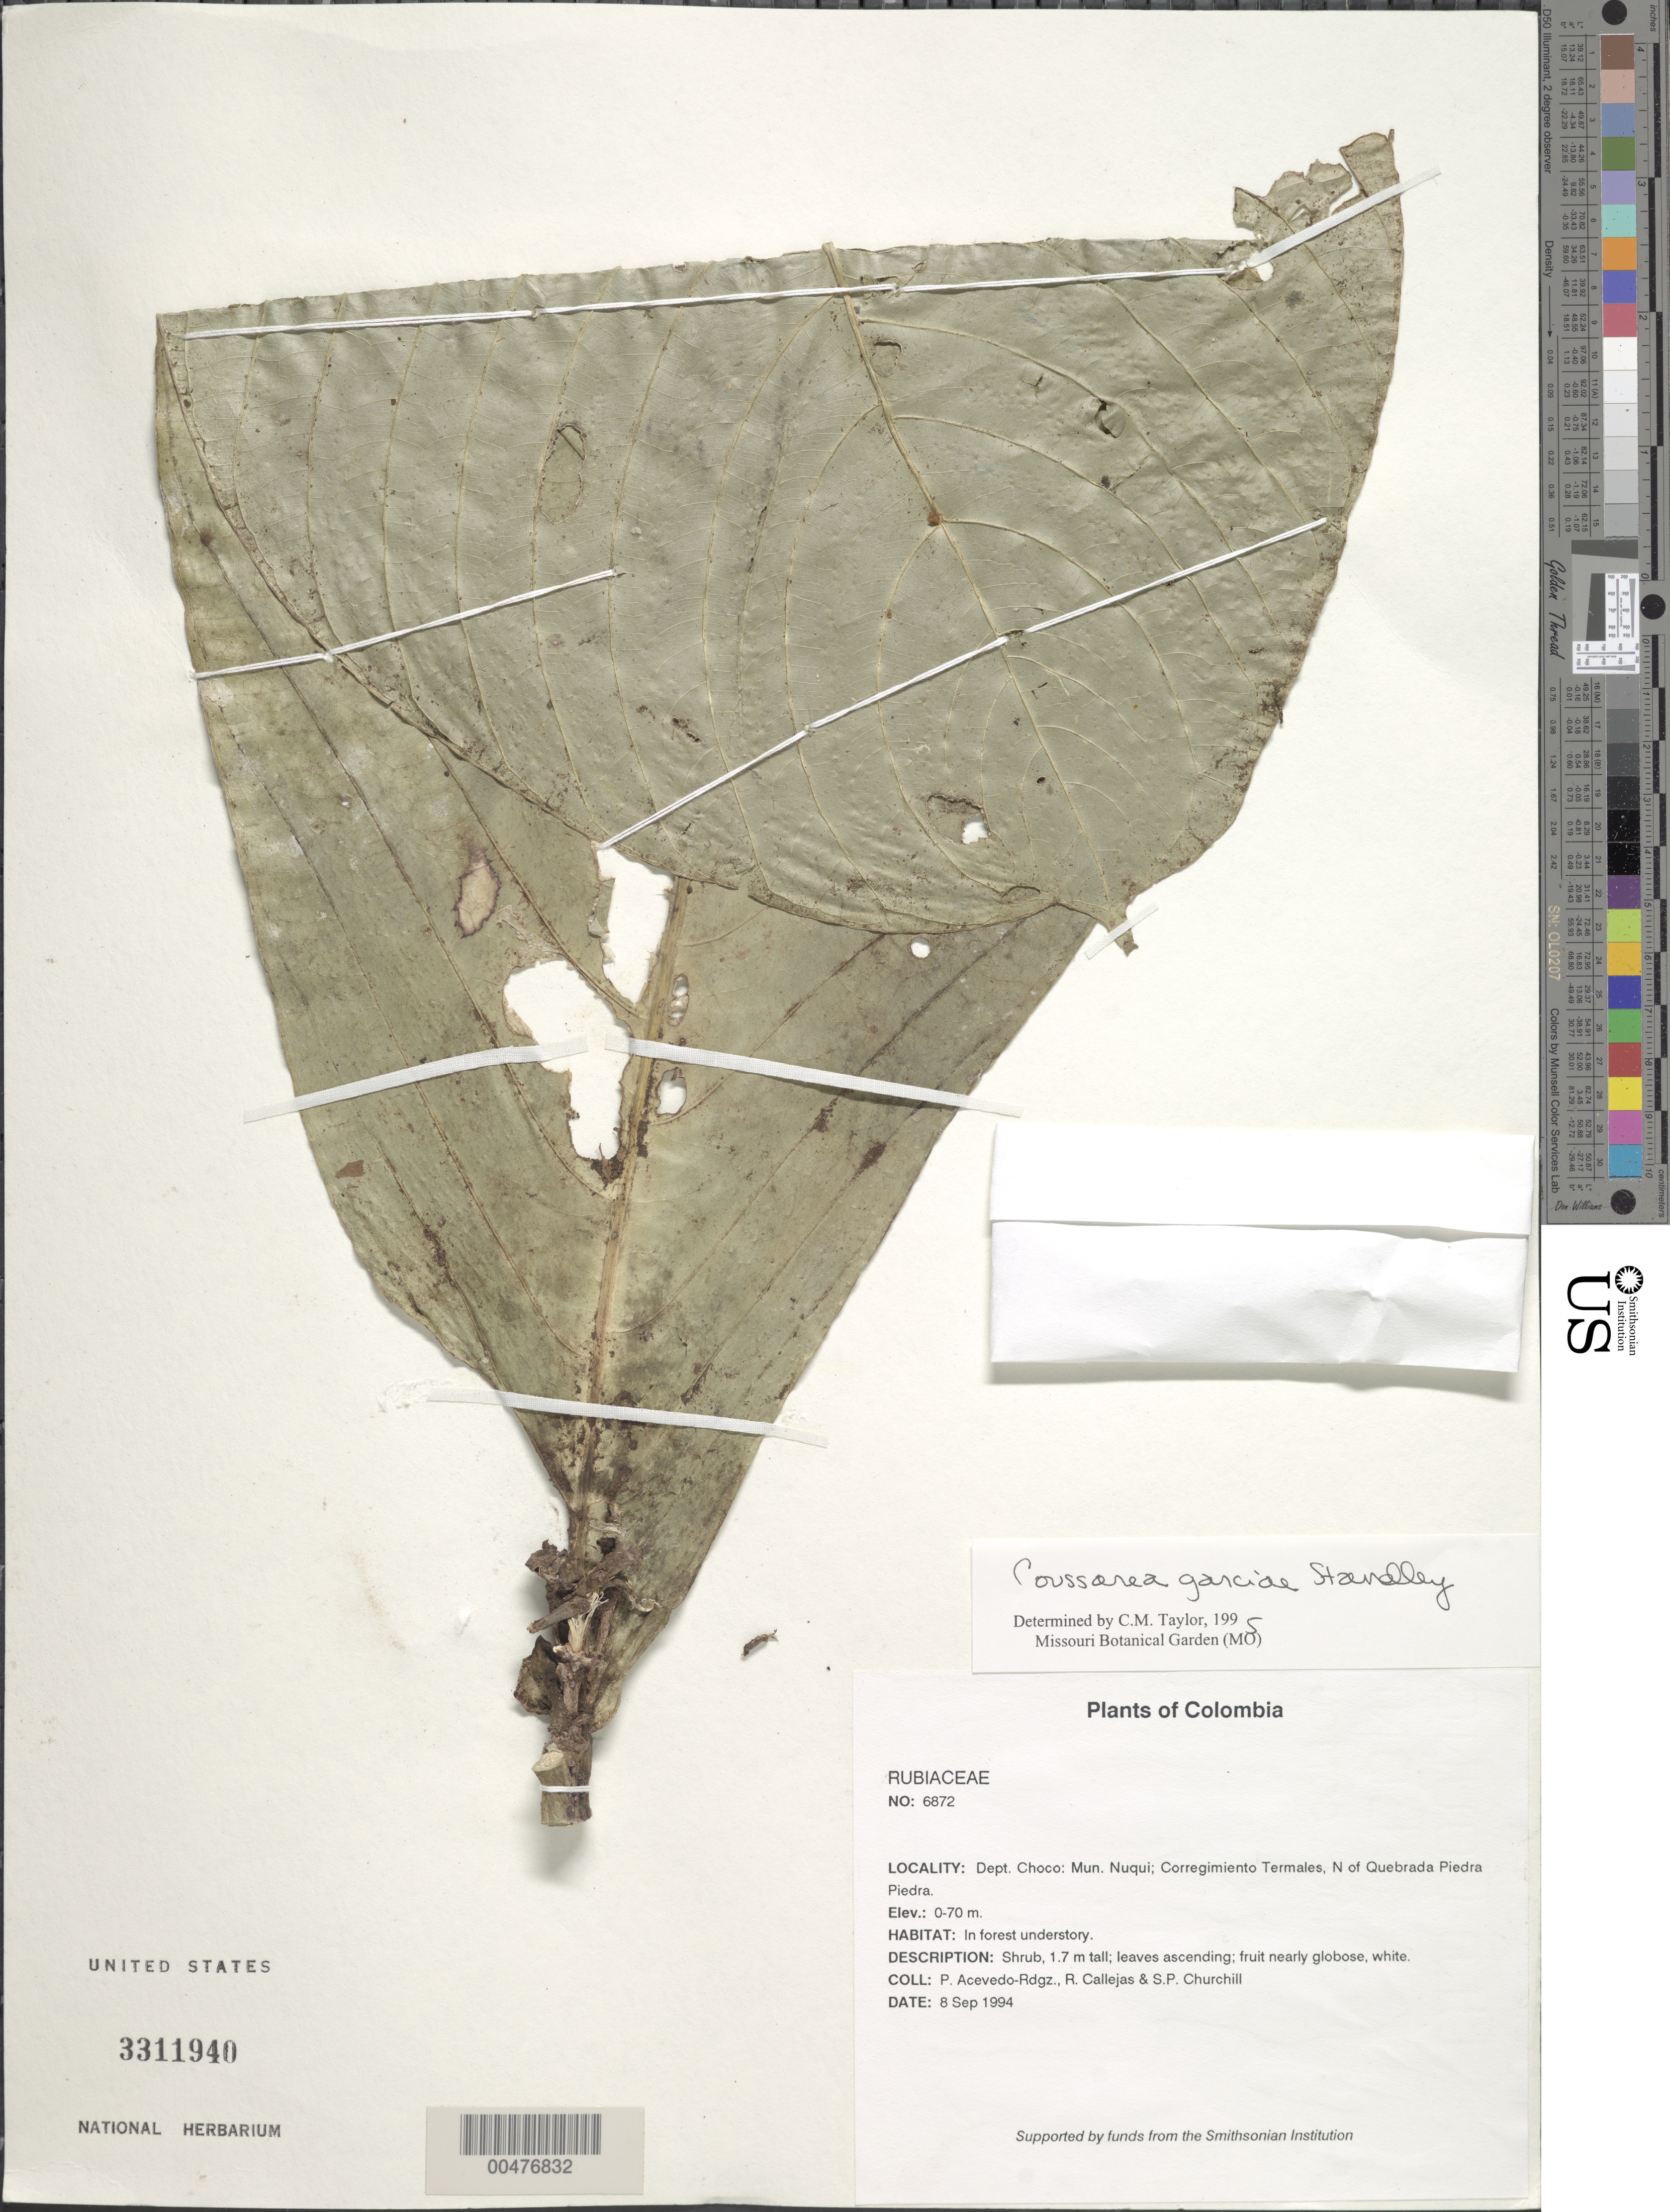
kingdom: Plantae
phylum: Tracheophyta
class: Magnoliopsida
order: Gentianales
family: Rubiaceae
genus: Coussarea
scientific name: Coussarea garciae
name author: Standl.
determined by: Taylor, Charlotte M.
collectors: P. Acevedo-Rodr., R. Callejas & S. Churchill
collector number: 6872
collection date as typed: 08 Sep 1994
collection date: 1994-09-08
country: Colombia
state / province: Chocó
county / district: Nuqui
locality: Depart. Choco; Mun. Nuqui; Corregimiento Termales, N of Quebrada Piedra Piedra.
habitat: In forest understory.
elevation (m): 0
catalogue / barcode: US 3311940